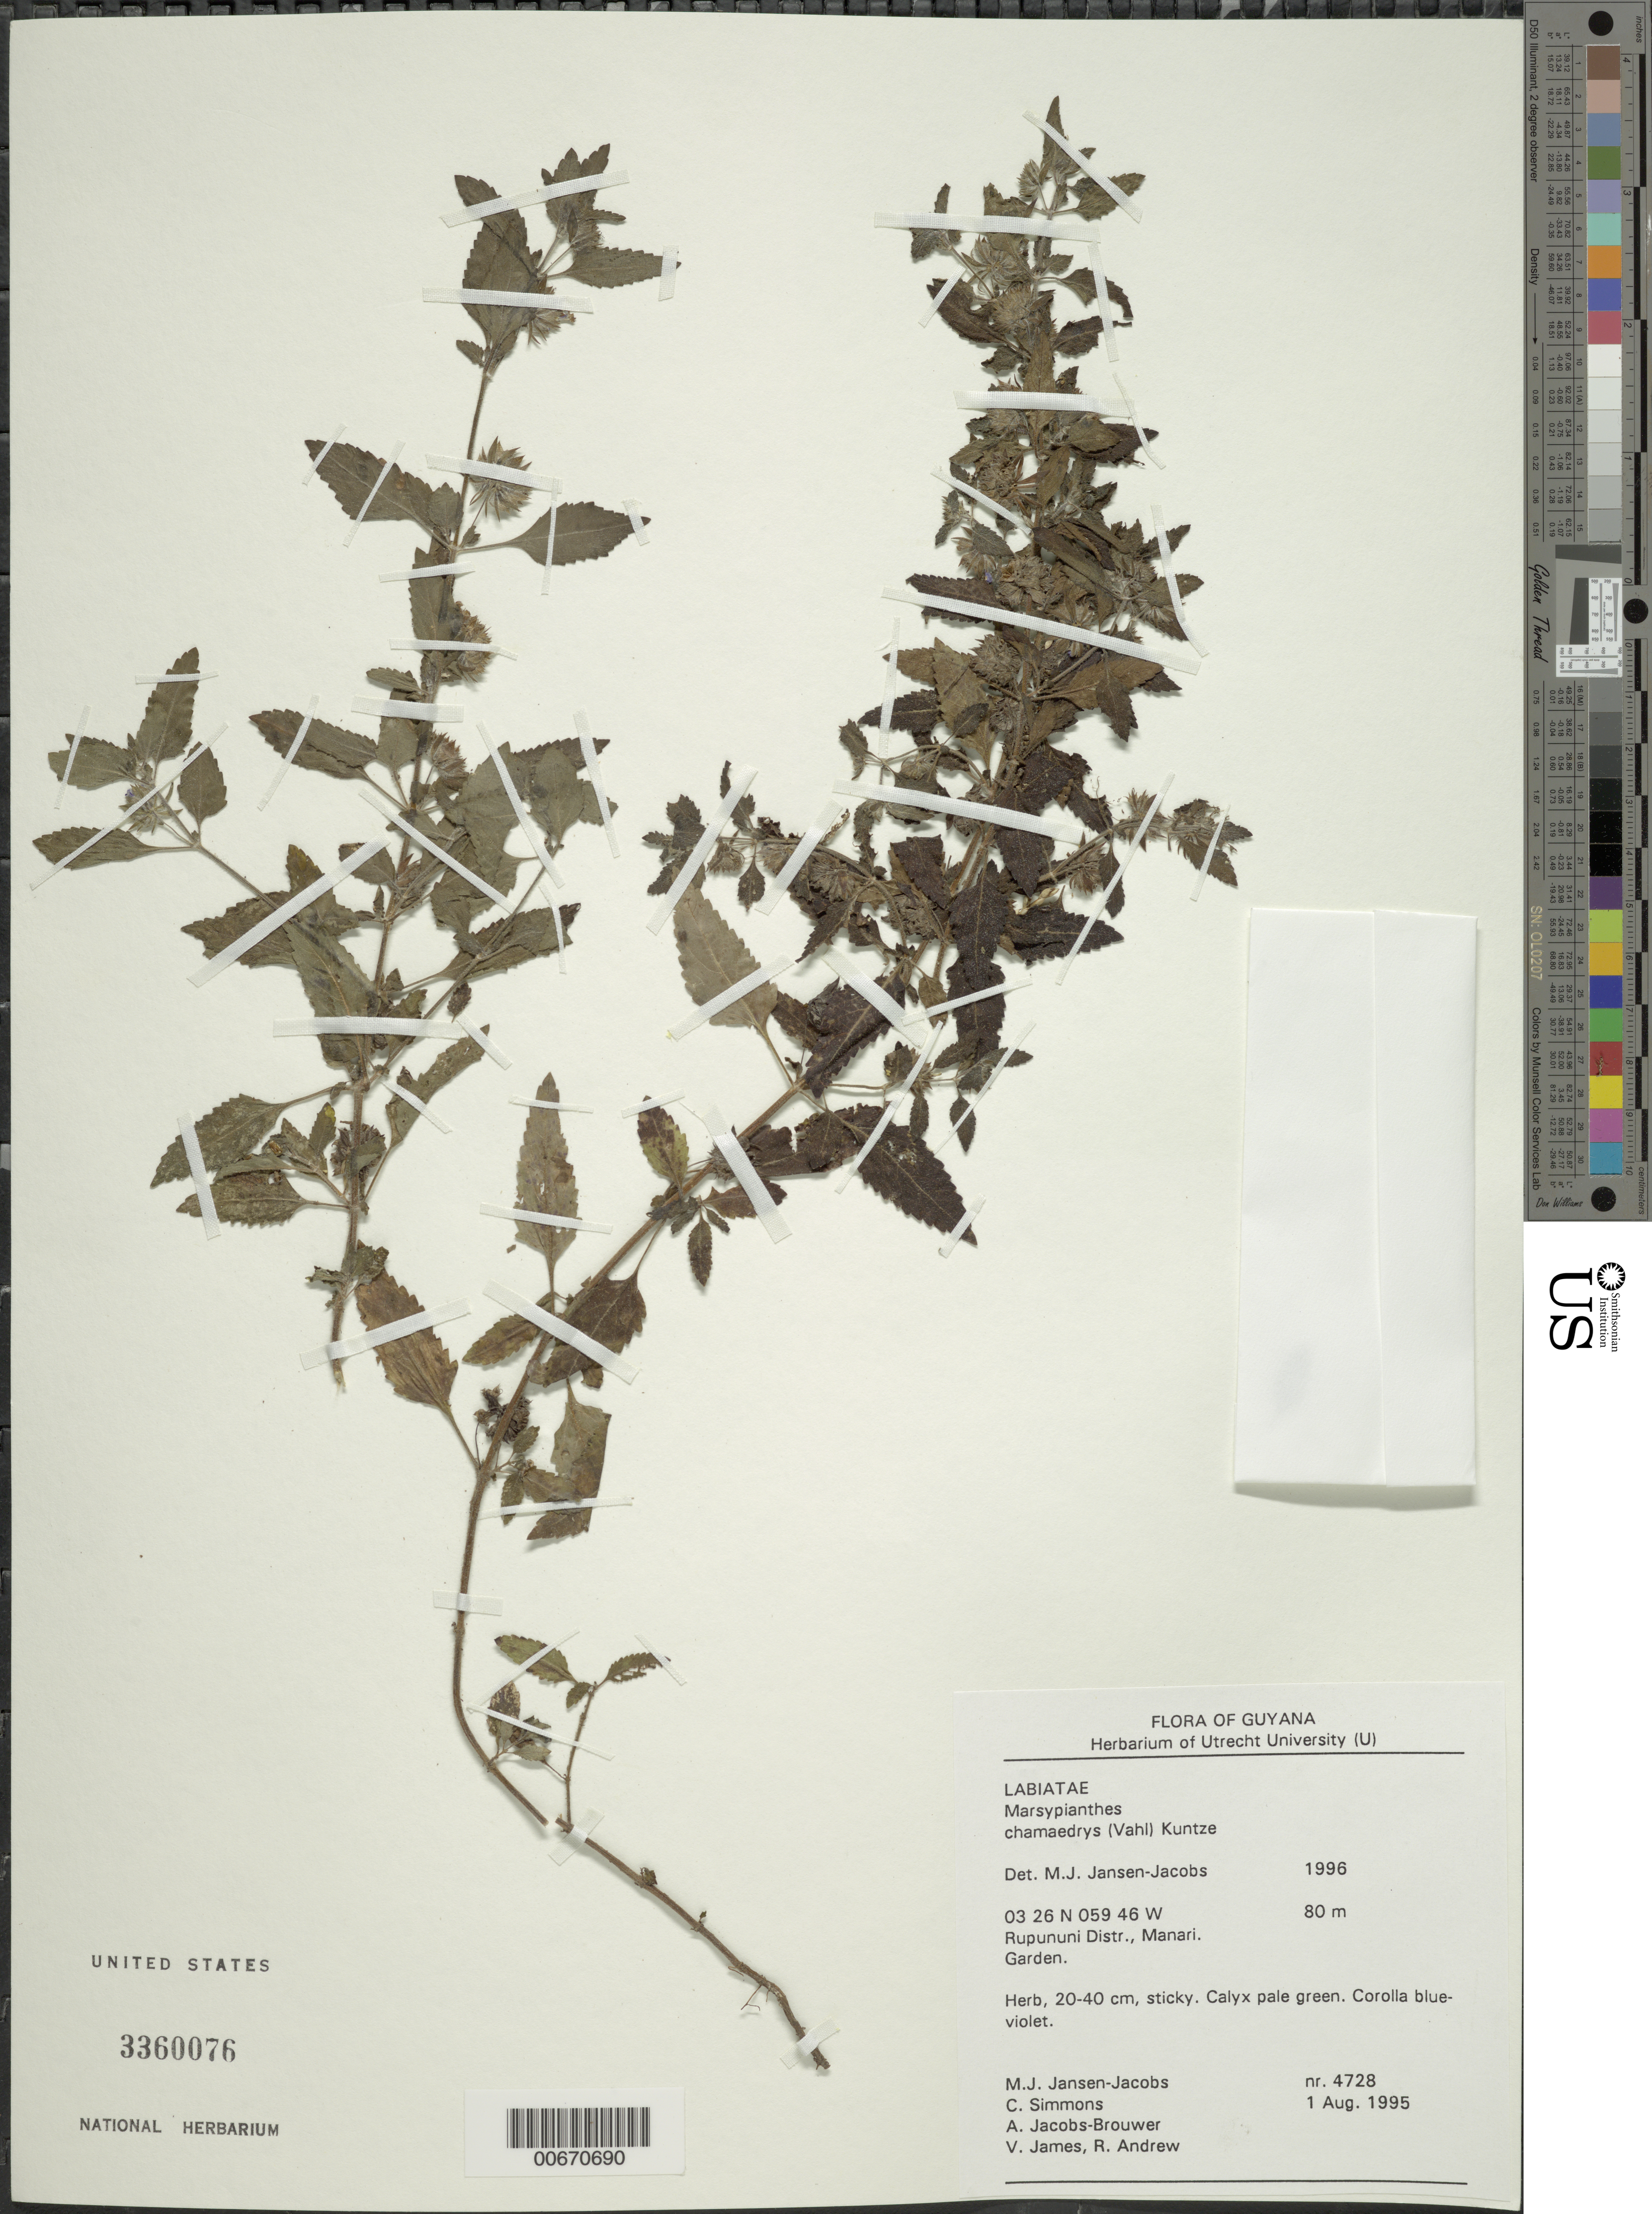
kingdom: Plantae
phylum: Tracheophyta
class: Magnoliopsida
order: Lamiales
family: Lamiaceae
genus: Marsypianthes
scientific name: Marsypianthes chamaedrys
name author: (Vahl) Kuntze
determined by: Jansen-Jacobs, M. J., (U), Nationaal Herbarium Nederland, Utrecht University branch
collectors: M. J. Jansen-Jacobs, C. Simons, A. Jacobs-Brouwer, V. James & R. Andrew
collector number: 4728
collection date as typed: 1-Aug-95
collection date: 1995-08-01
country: Guyana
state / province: U. Takutu-U. Essequibo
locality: Manari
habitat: Garden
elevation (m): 80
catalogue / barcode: US 3360076